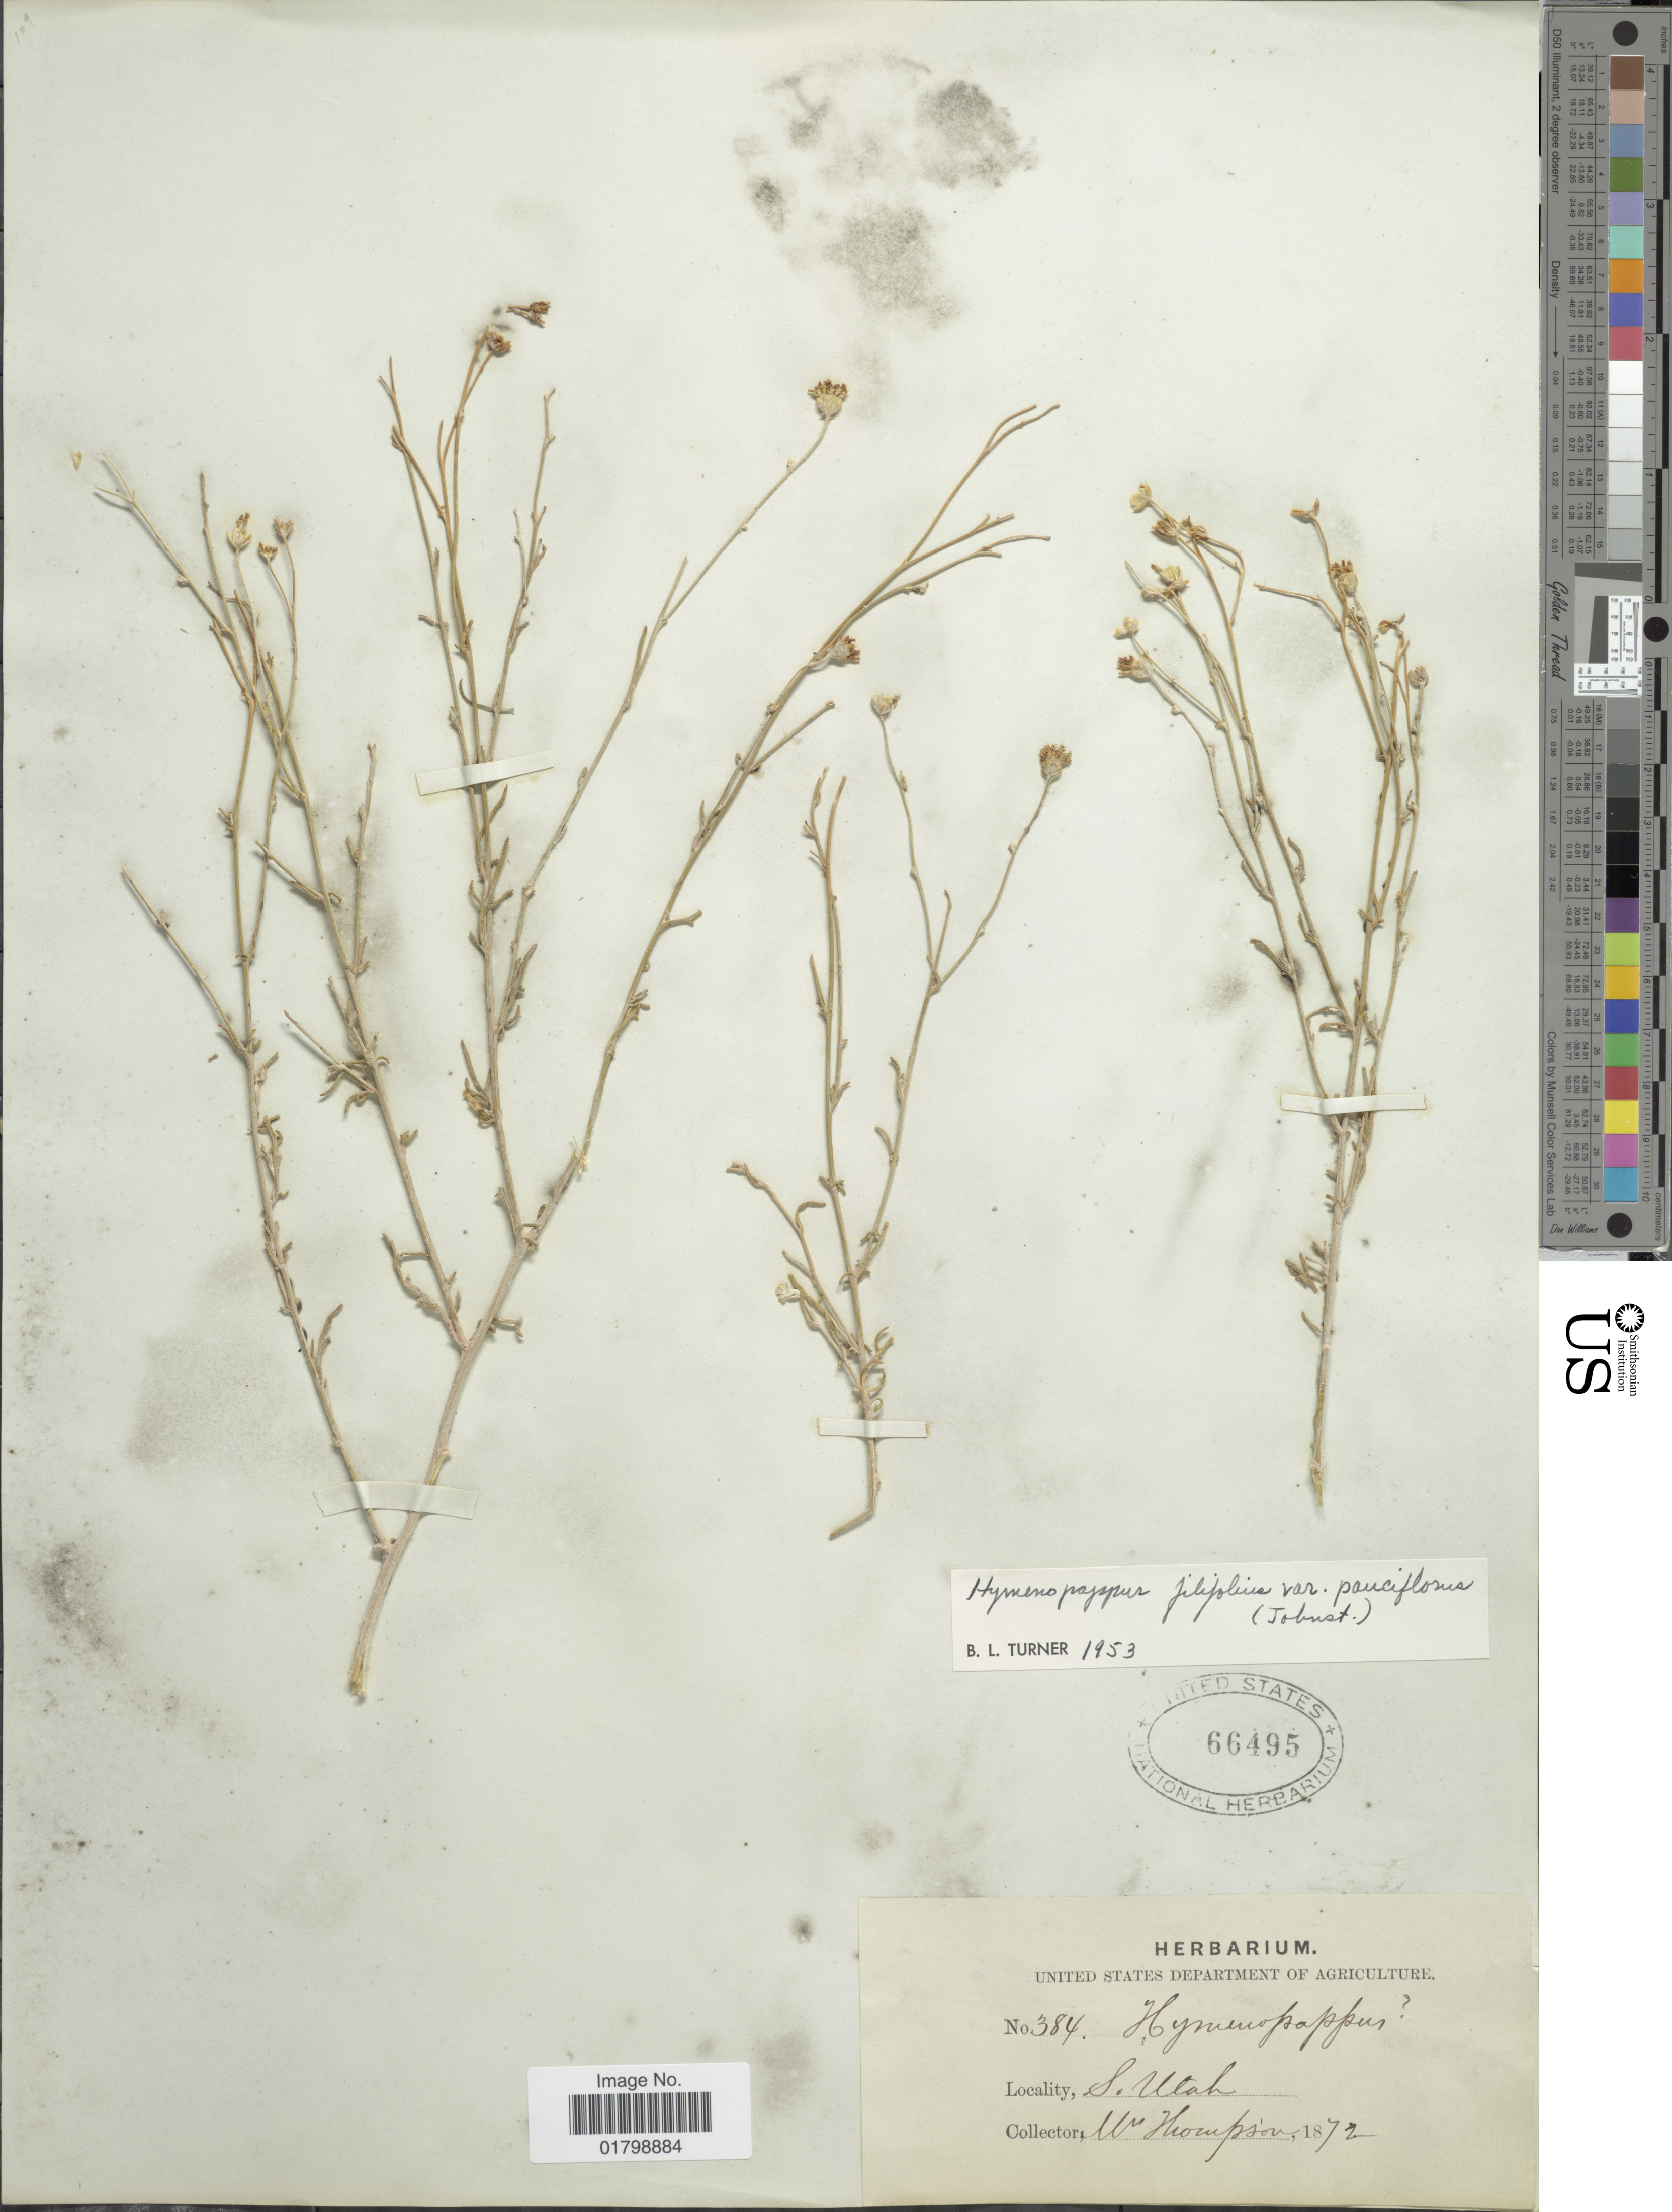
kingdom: Plantae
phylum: Tracheophyta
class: Magnoliopsida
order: Asterales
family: Asteraceae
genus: Hymenopappus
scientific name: Hymenopappus filifolius var. pauciflorus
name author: (I.M. Johnst.) B.L. Turner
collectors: W. Thompson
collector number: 384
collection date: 1872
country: United States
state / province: Utah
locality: S. Utah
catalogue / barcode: US 66495